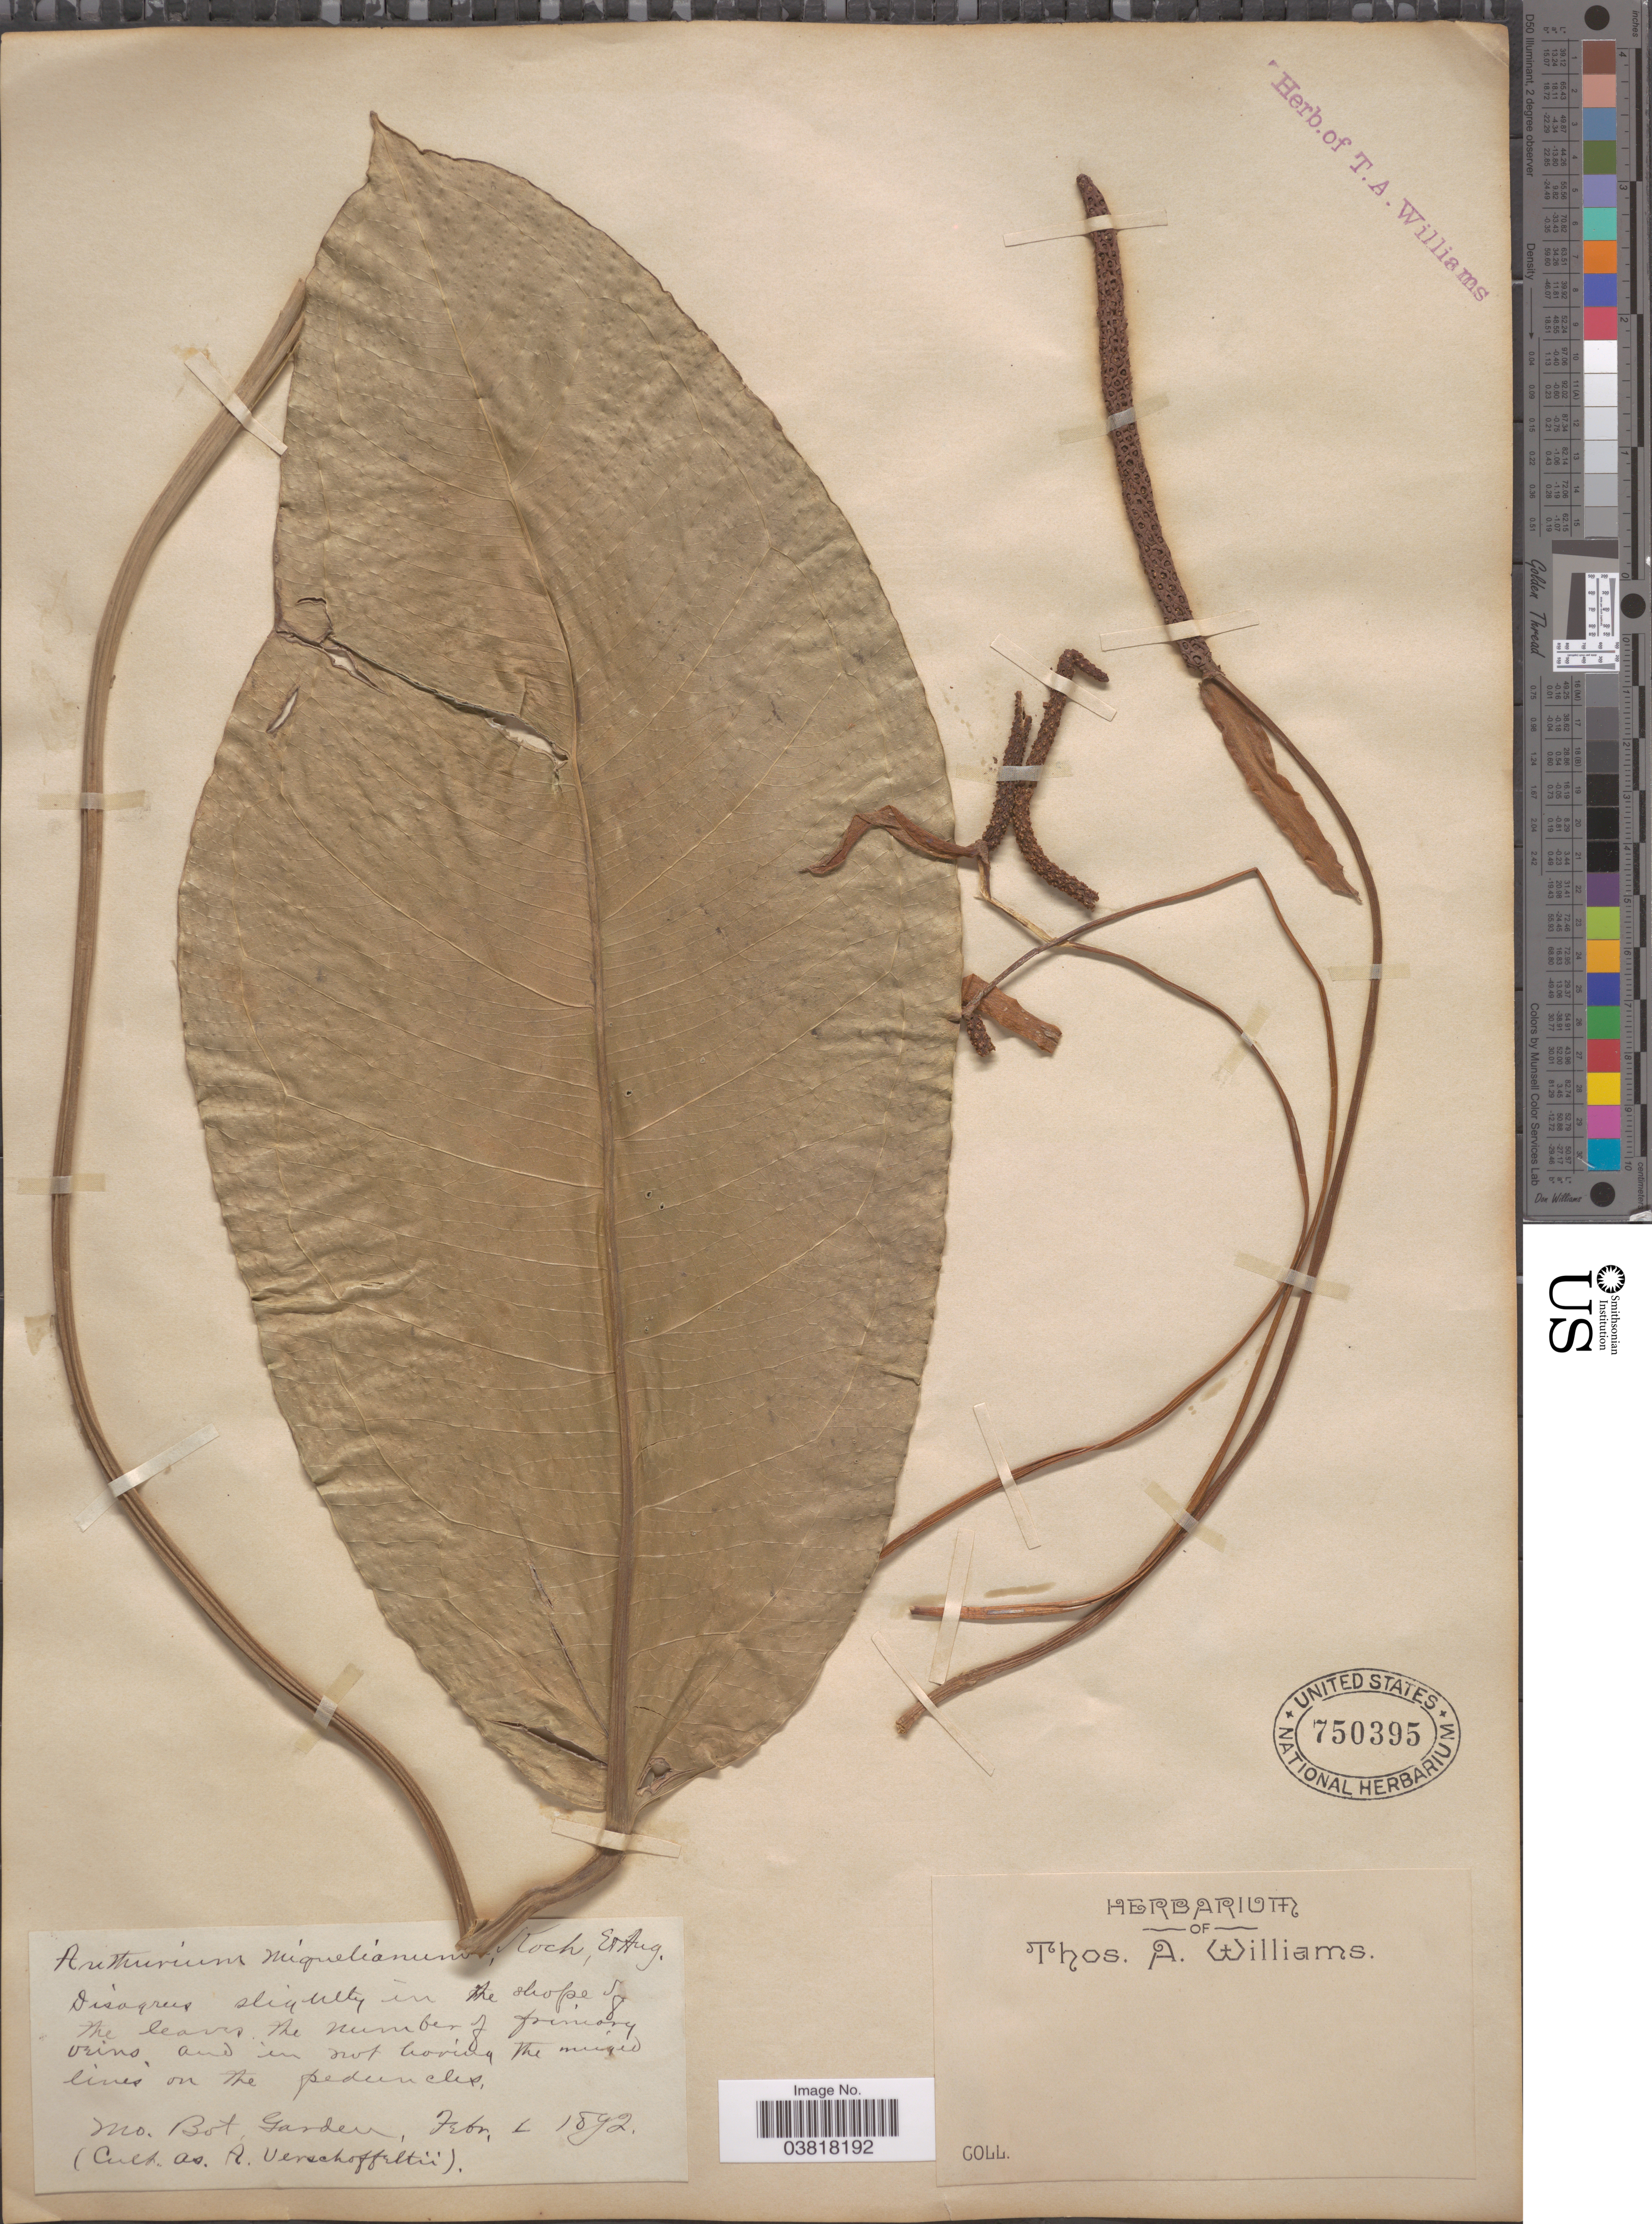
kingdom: Plantae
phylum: Tracheophyta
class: Liliopsida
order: Alismatales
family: Araceae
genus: Anthurium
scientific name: Anthurium miquelianum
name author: K. Koch & Augustin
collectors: ex herb. Thos. A. Williams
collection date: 1892-02-01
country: United States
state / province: Missouri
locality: Mo. Bot. Garden.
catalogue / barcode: US 750395